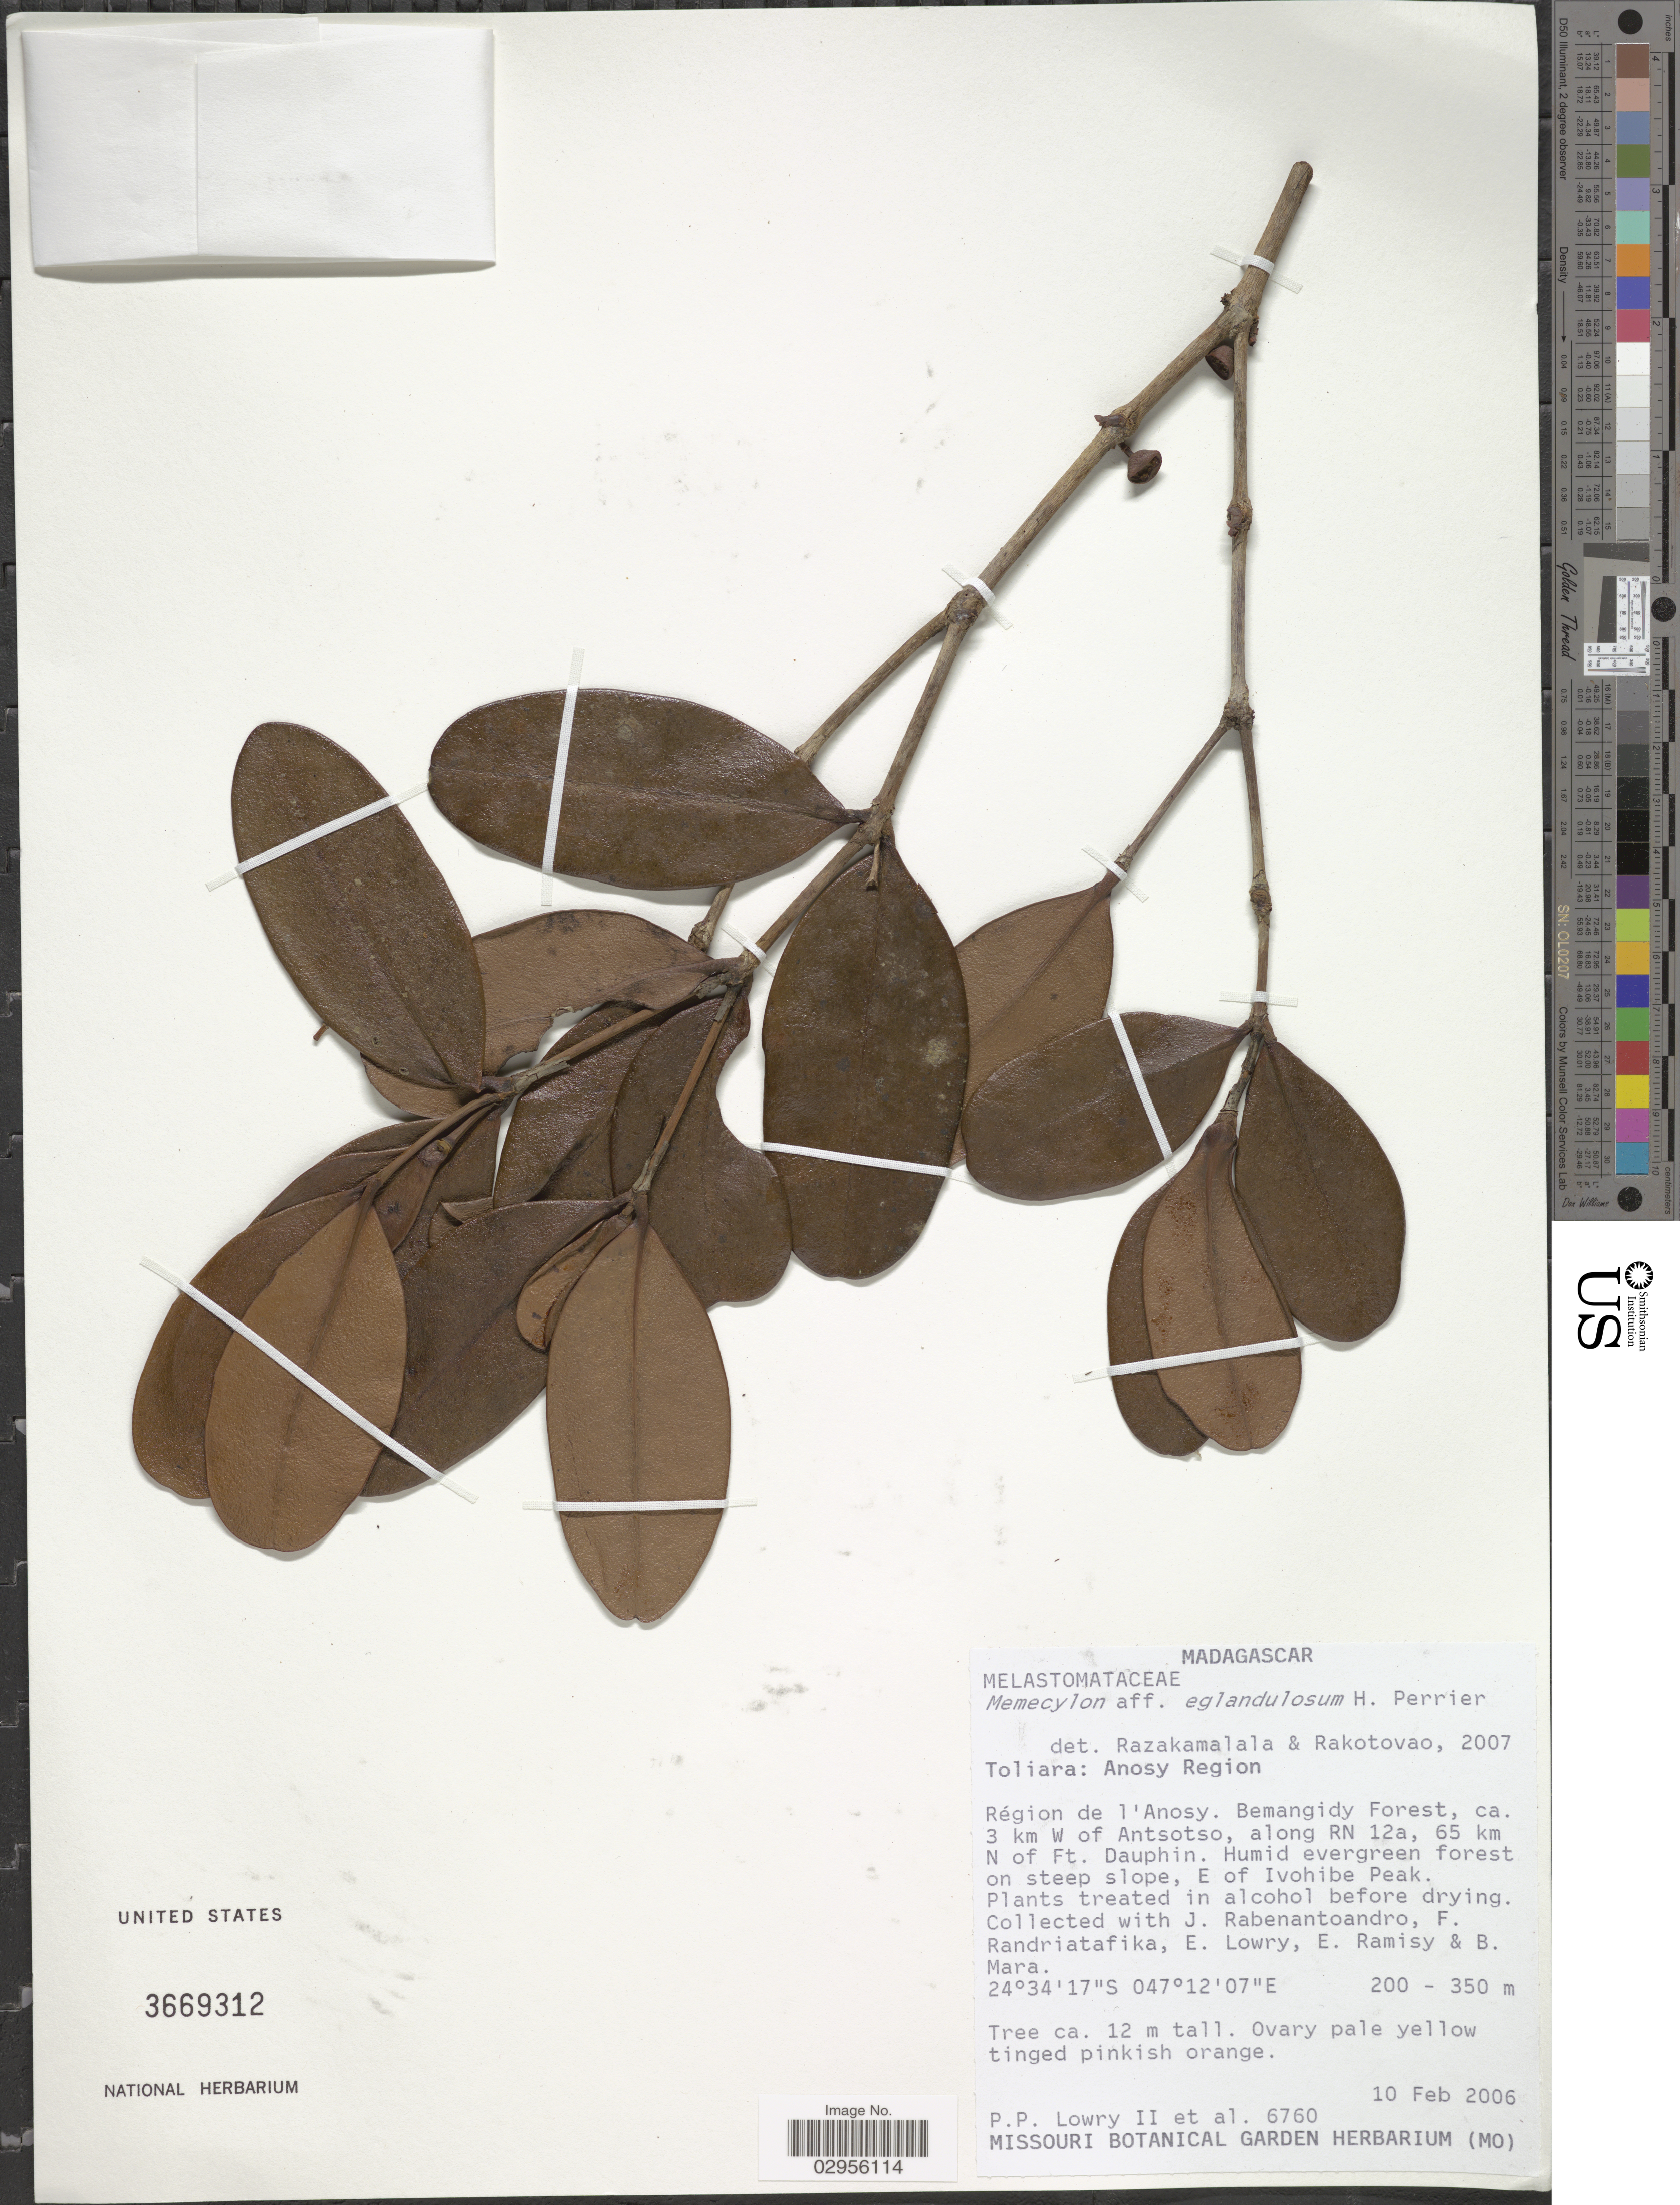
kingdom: Plantae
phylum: Tracheophyta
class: Magnoliopsida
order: Myrtales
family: Melastomataceae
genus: Memecylon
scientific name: Memecylon eglandulosum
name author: H. Perrier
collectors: P. P. Lowry, J. Rabenantoandro, F. Randriatafika, E. Lowry & et al.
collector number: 6760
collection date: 2006-02-10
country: Madagascar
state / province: Anosy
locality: Anosy Region. Région de l'Anosy. Bemangidy Forest, ca. 3 km W of Antsotso, along RN 12a, 65 km N of Ft. Dauphin. E of Ivohibe Peak.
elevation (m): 200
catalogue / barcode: US 3669312